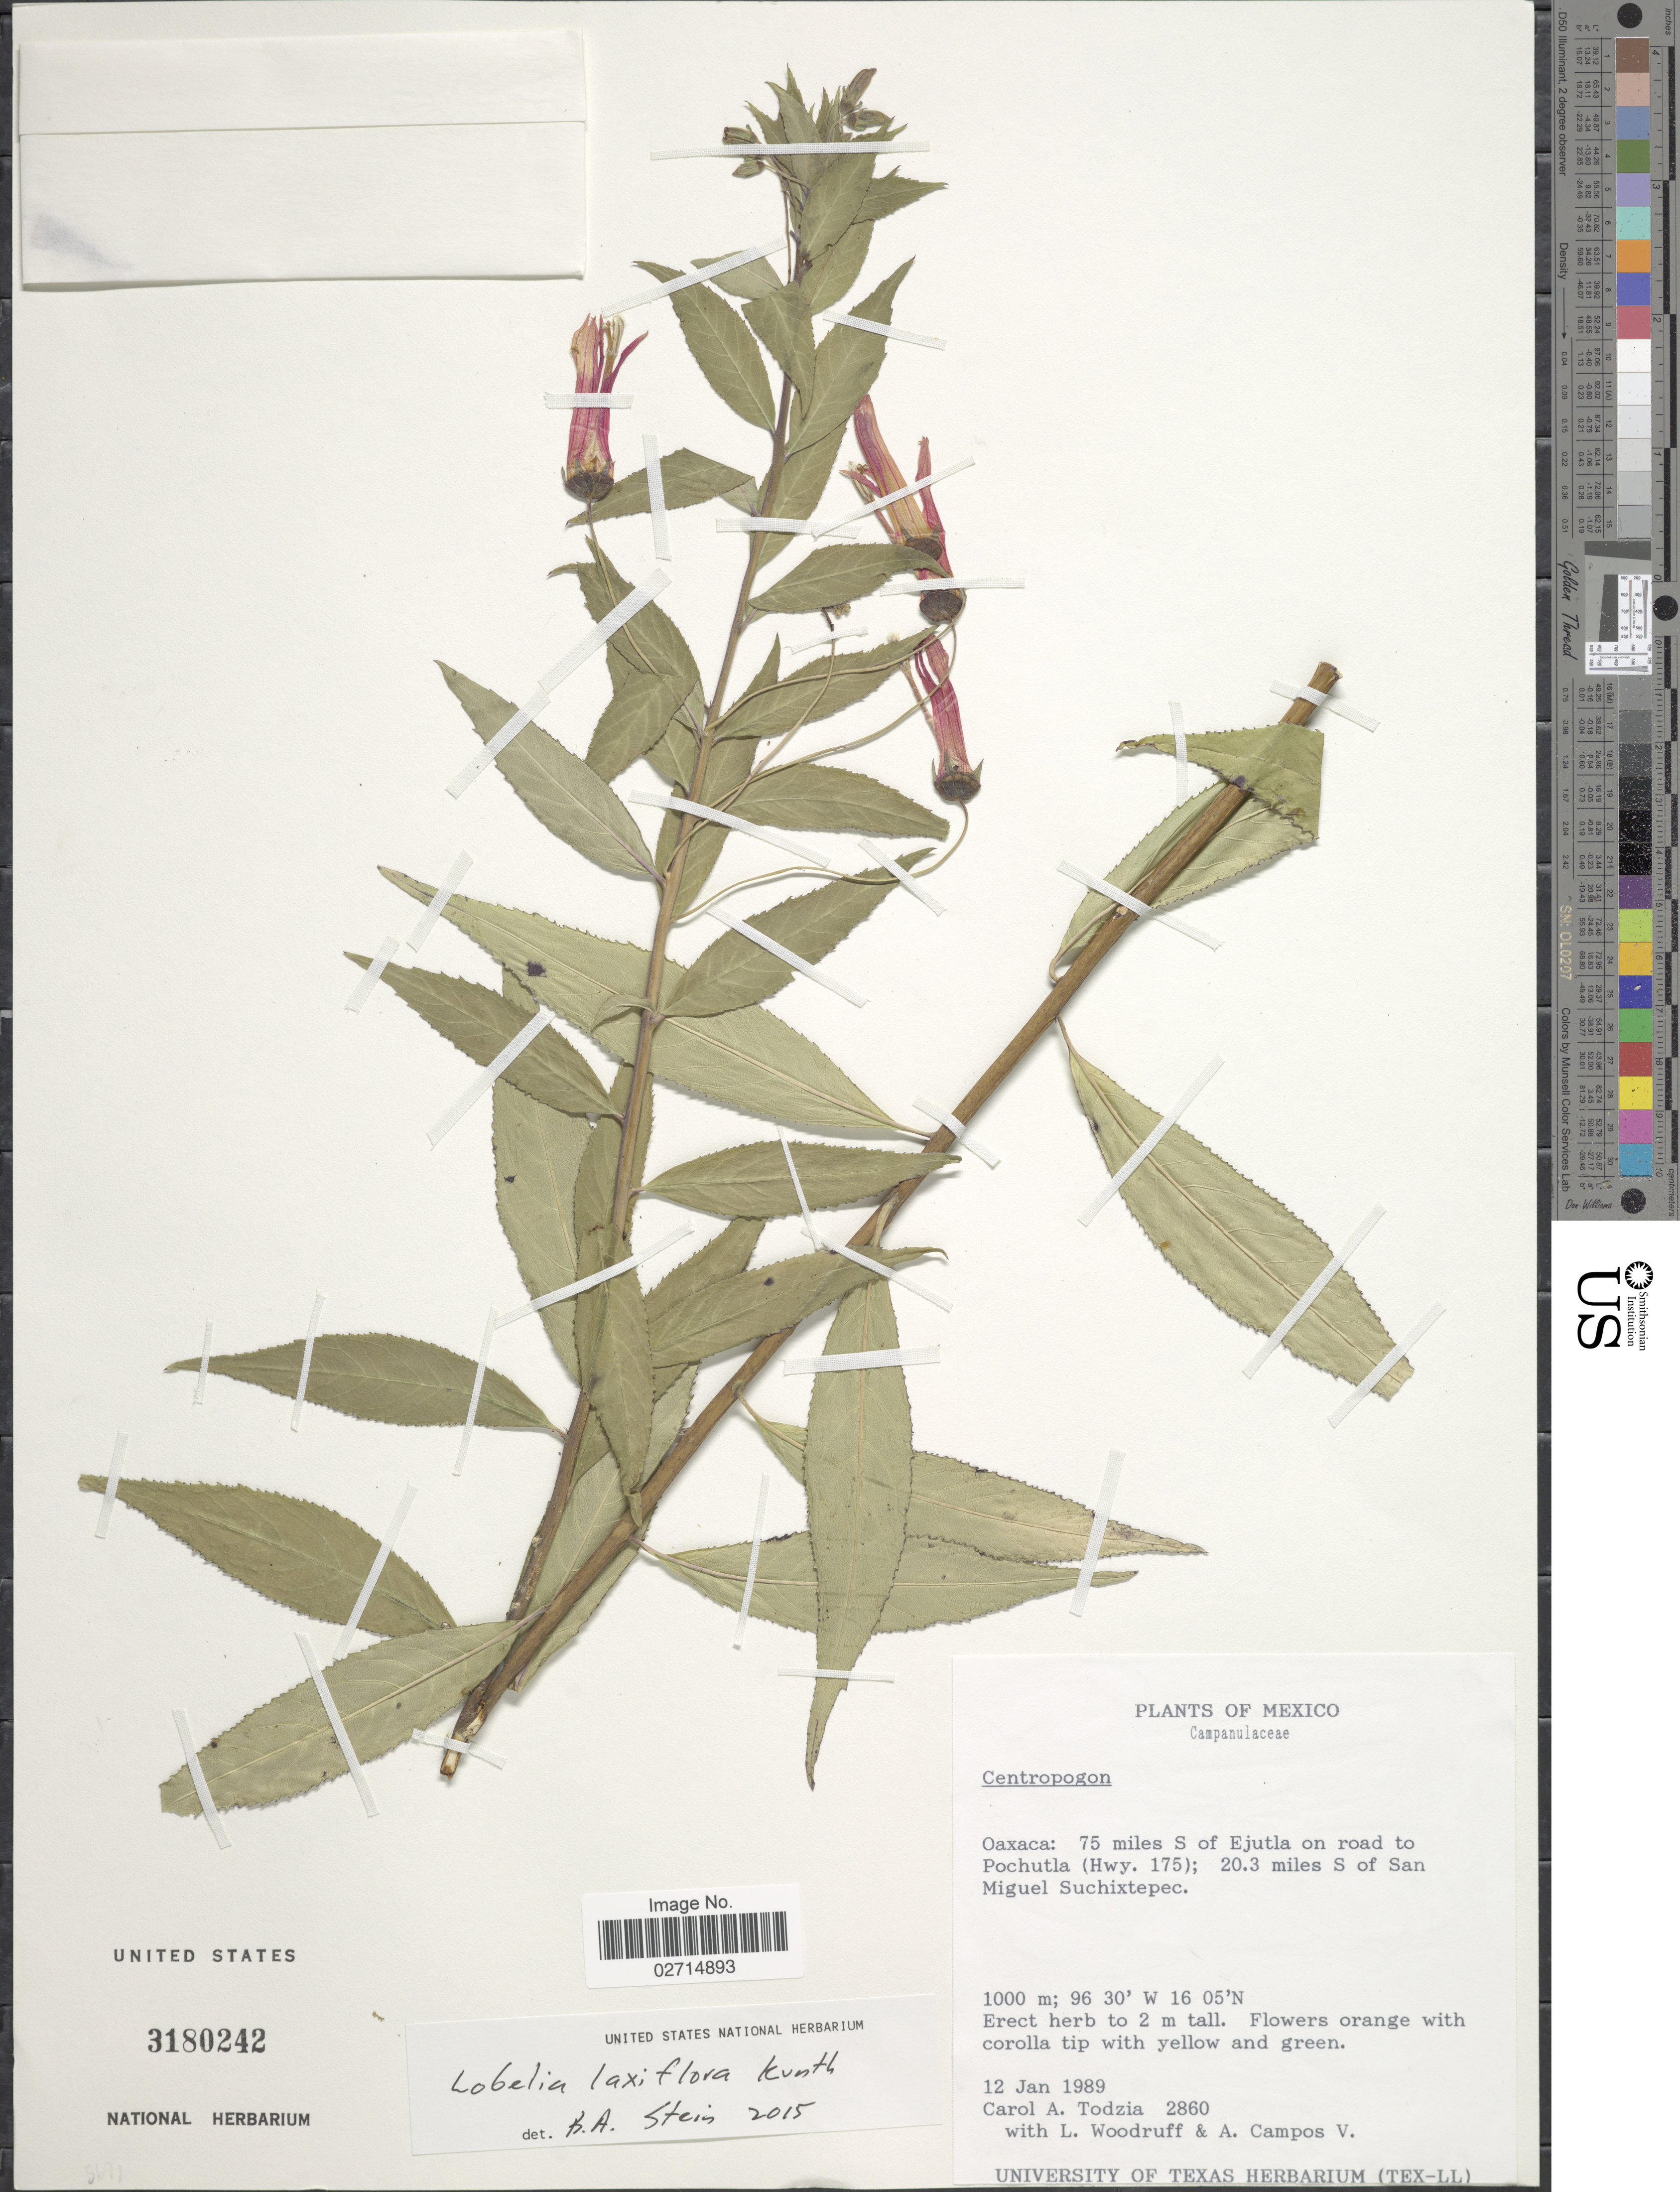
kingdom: Plantae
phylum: Tracheophyta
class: Magnoliopsida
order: Asterales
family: Campanulaceae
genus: Lobelia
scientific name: Lobelia laxiflora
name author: Kunth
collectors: C. A. Todzia, L. Woodruff & A. Campos V.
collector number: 2860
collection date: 1989-01-12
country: Mexico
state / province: Oaxaca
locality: Oaxaca: 75 miles S of Ejutla on road to Pochutla (Hwy. 175) 20.3 miles S of San Miguel Suchixtepec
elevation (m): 1000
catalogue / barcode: US 3180242